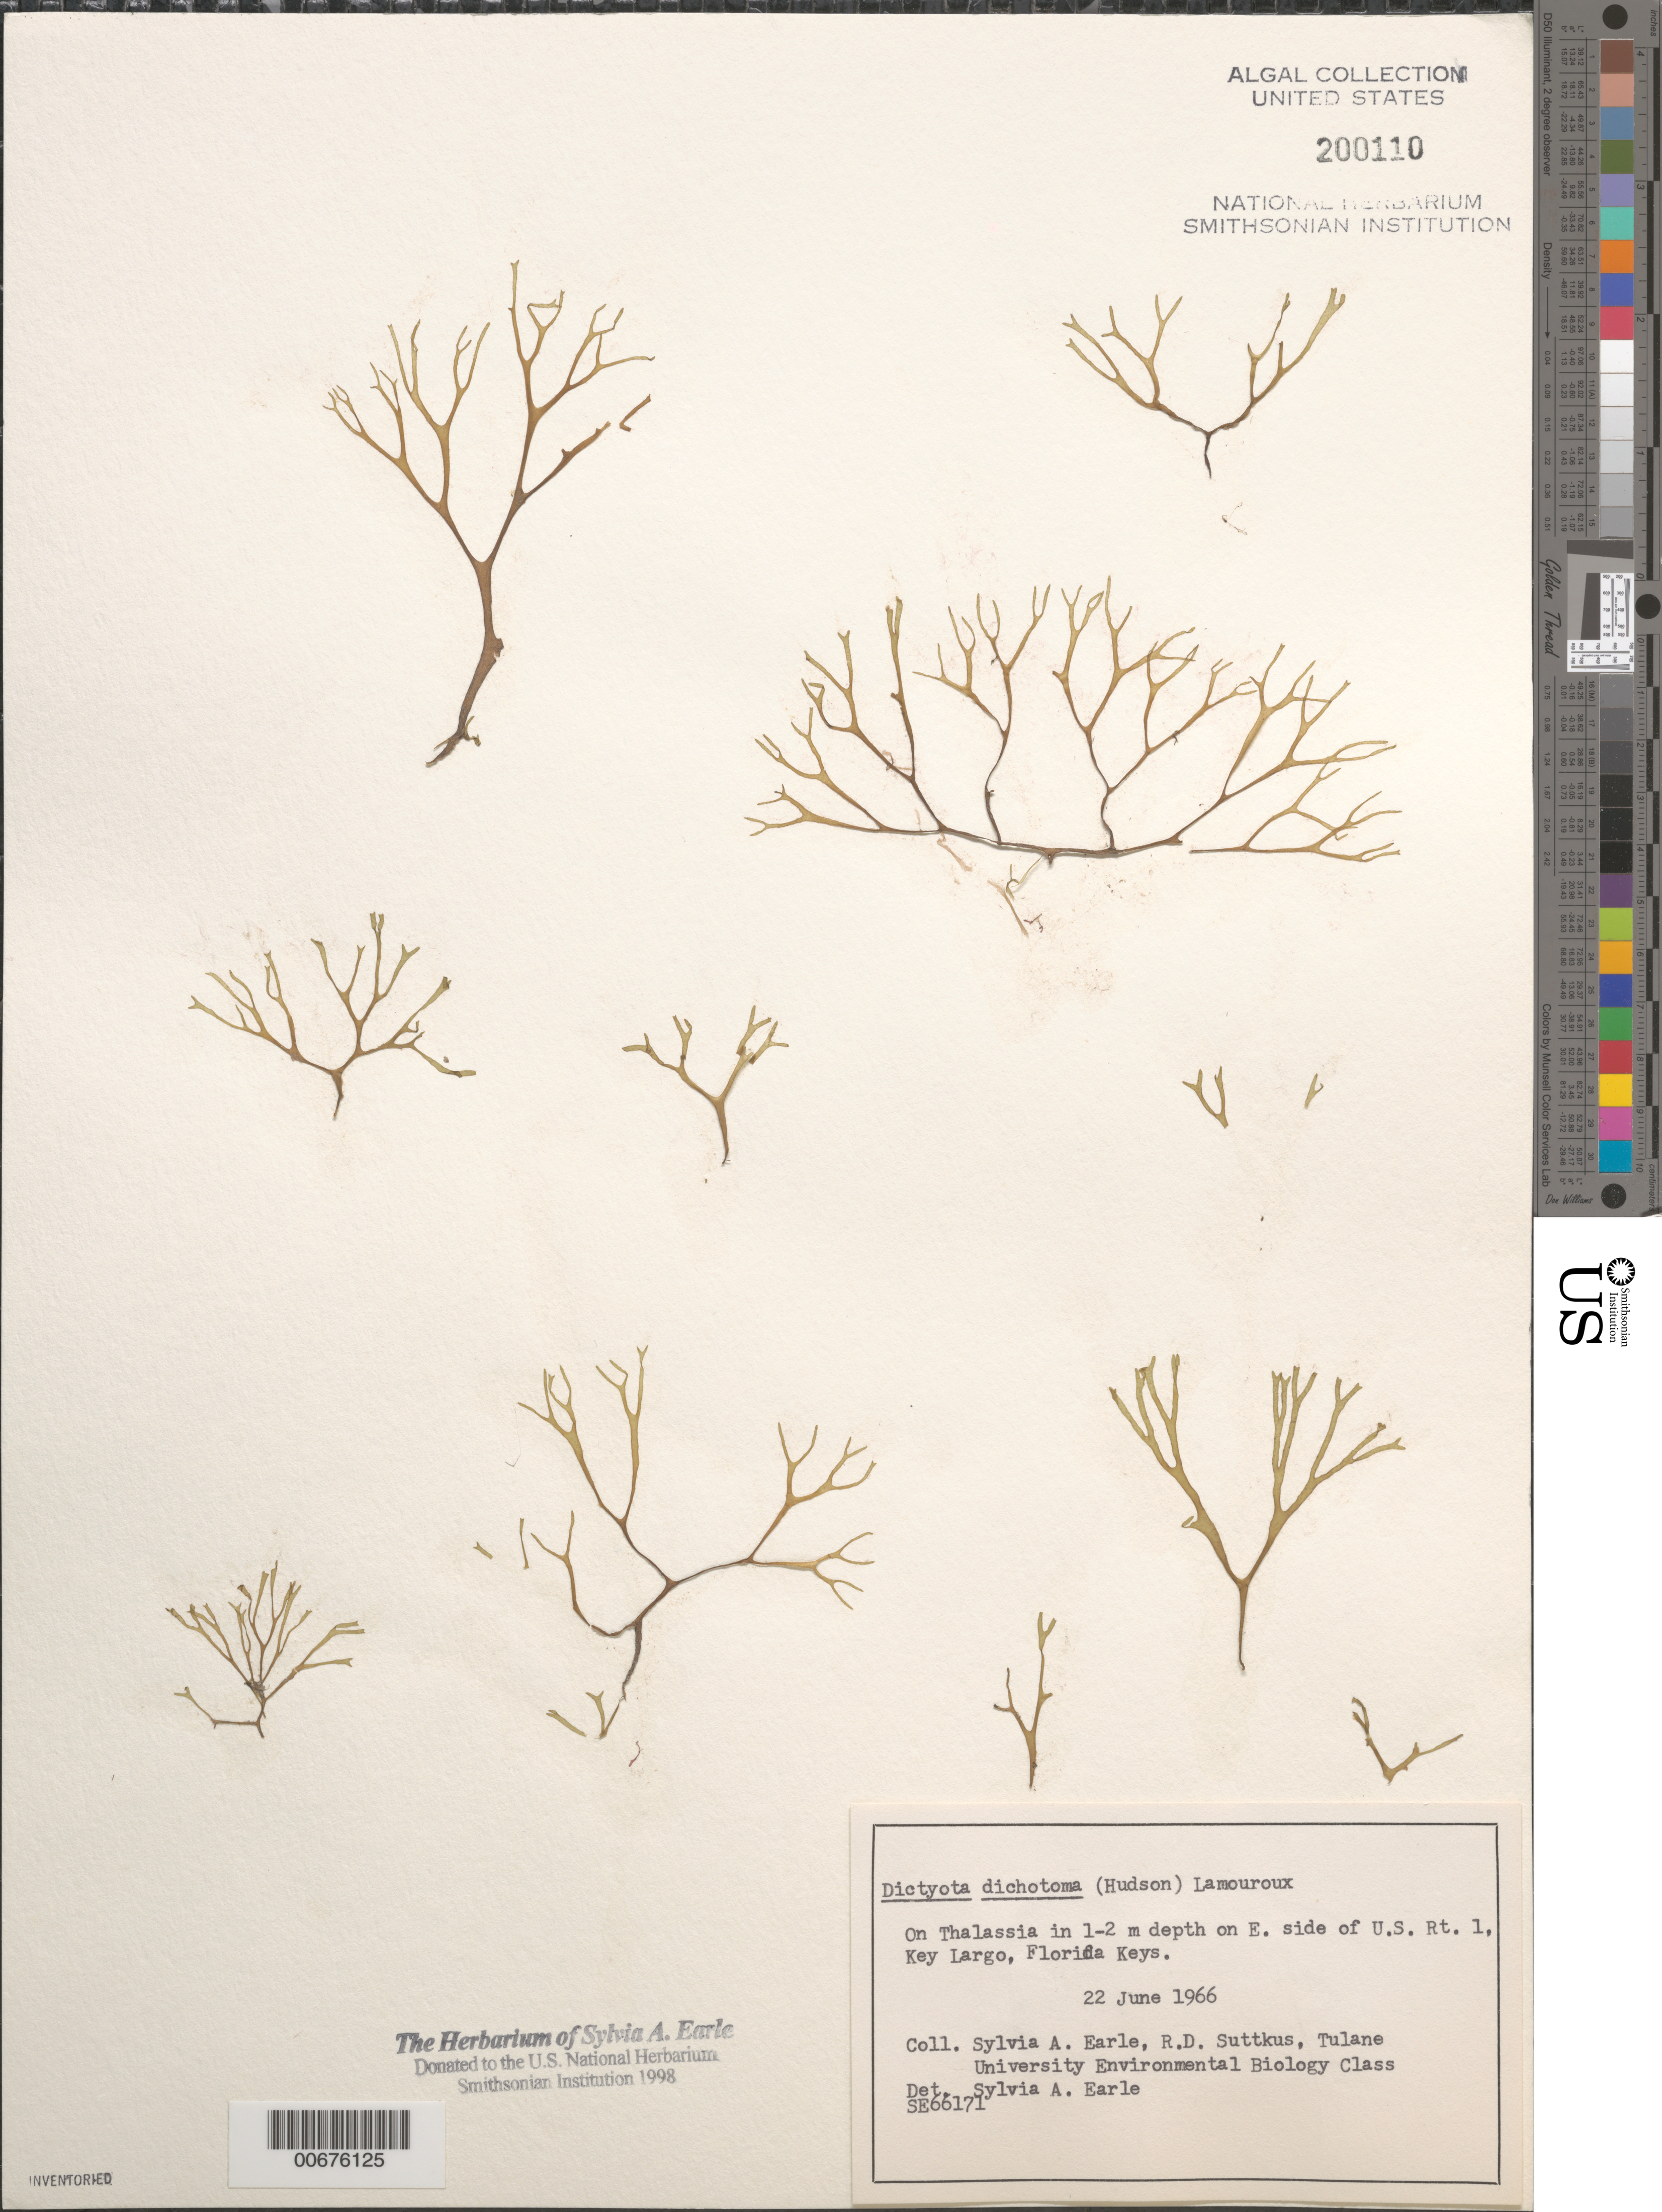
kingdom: Chromista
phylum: Ochrophyta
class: Phaeophyceae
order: Dictyotales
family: Dictyotaceae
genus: Dictyota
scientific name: Dictyota dichotoma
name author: (Huds.) J.V.Lamouroux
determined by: Earle, S. A.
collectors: S. A. Earle, R. Suttkus & Tulane Univ. Env. Biol. Class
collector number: Se 66171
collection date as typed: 22 Jun 1966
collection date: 1966-06-22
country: United States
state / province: Florida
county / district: Monroe County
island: Key Largo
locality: Near Key Largo Cut, off US Route 1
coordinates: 25 8.26'N, 80 24.14'W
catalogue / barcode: US 200110